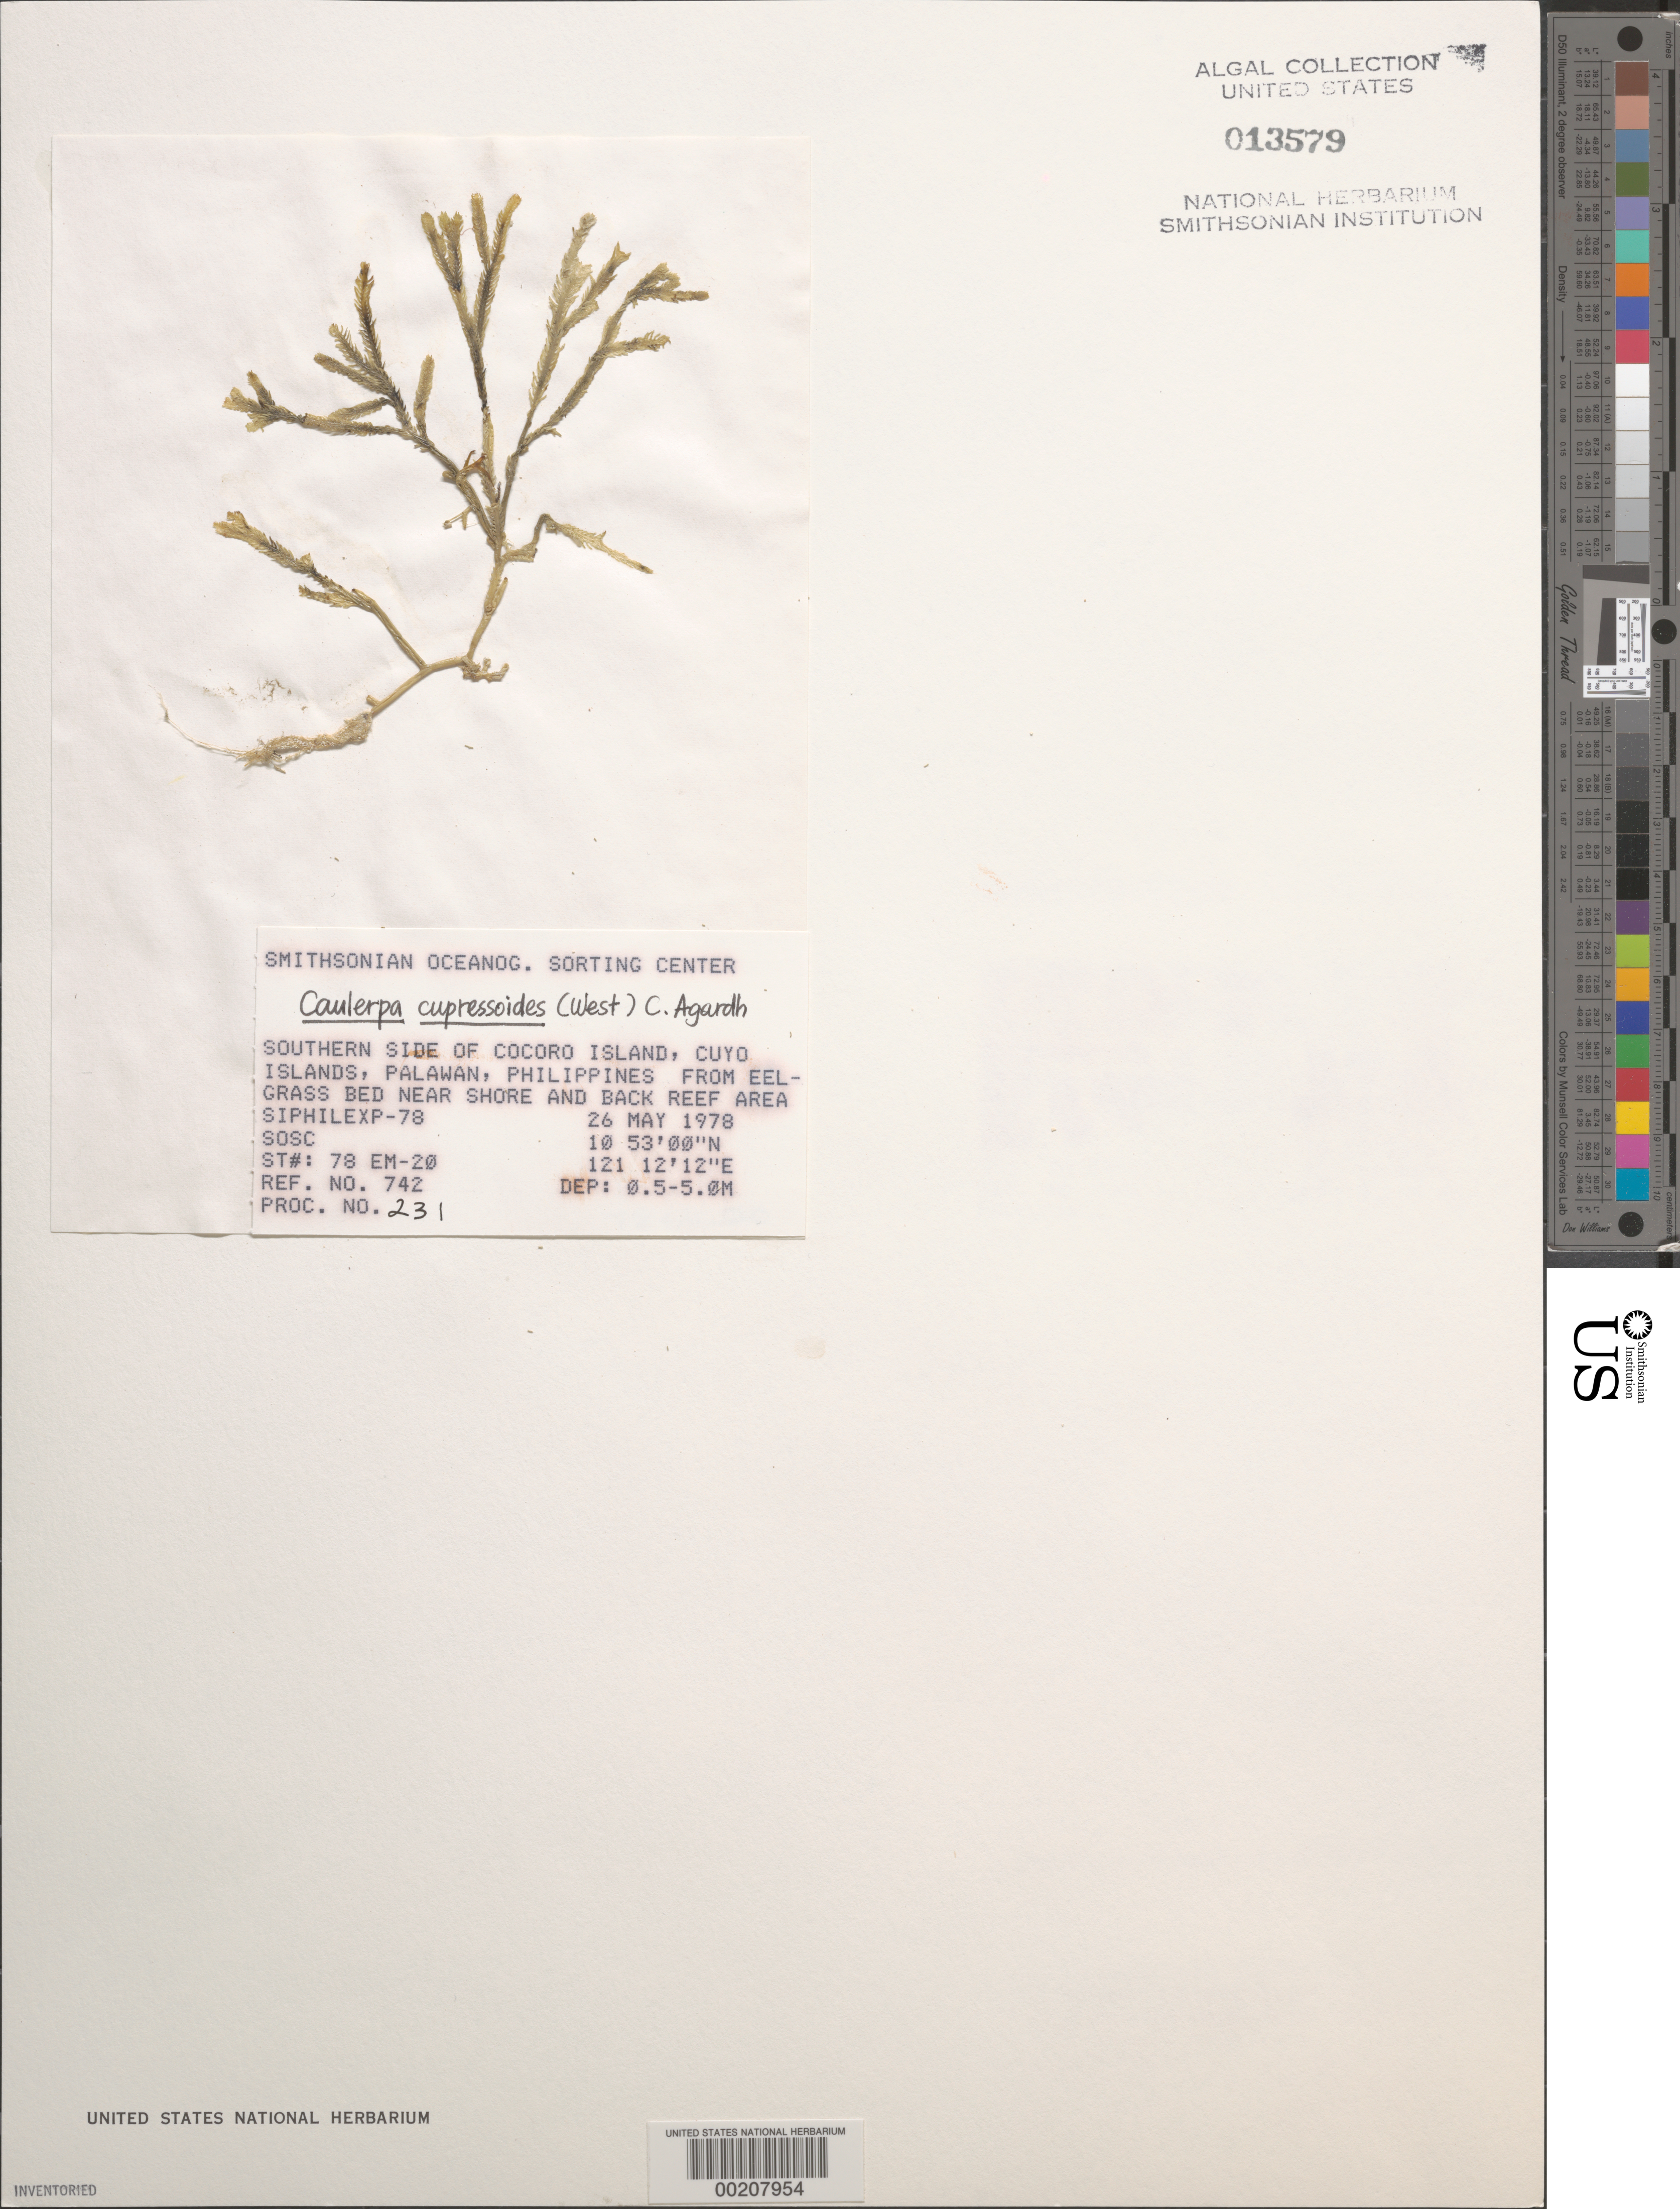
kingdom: Plantae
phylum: Chlorophyta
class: Ulvophyceae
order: Bryopsidales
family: Caulerpaceae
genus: Caulerpa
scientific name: Caulerpa cupressoides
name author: (Vahl) C. Agardh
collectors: SOSC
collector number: Station 78 Em-20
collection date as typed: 26 May 1978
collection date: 1978-05-26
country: Philippines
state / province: Mimaropa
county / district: Palawan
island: Cocoro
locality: Southern side of island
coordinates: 10 53' 00" N, 121 12' 12" E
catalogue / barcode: US 13579